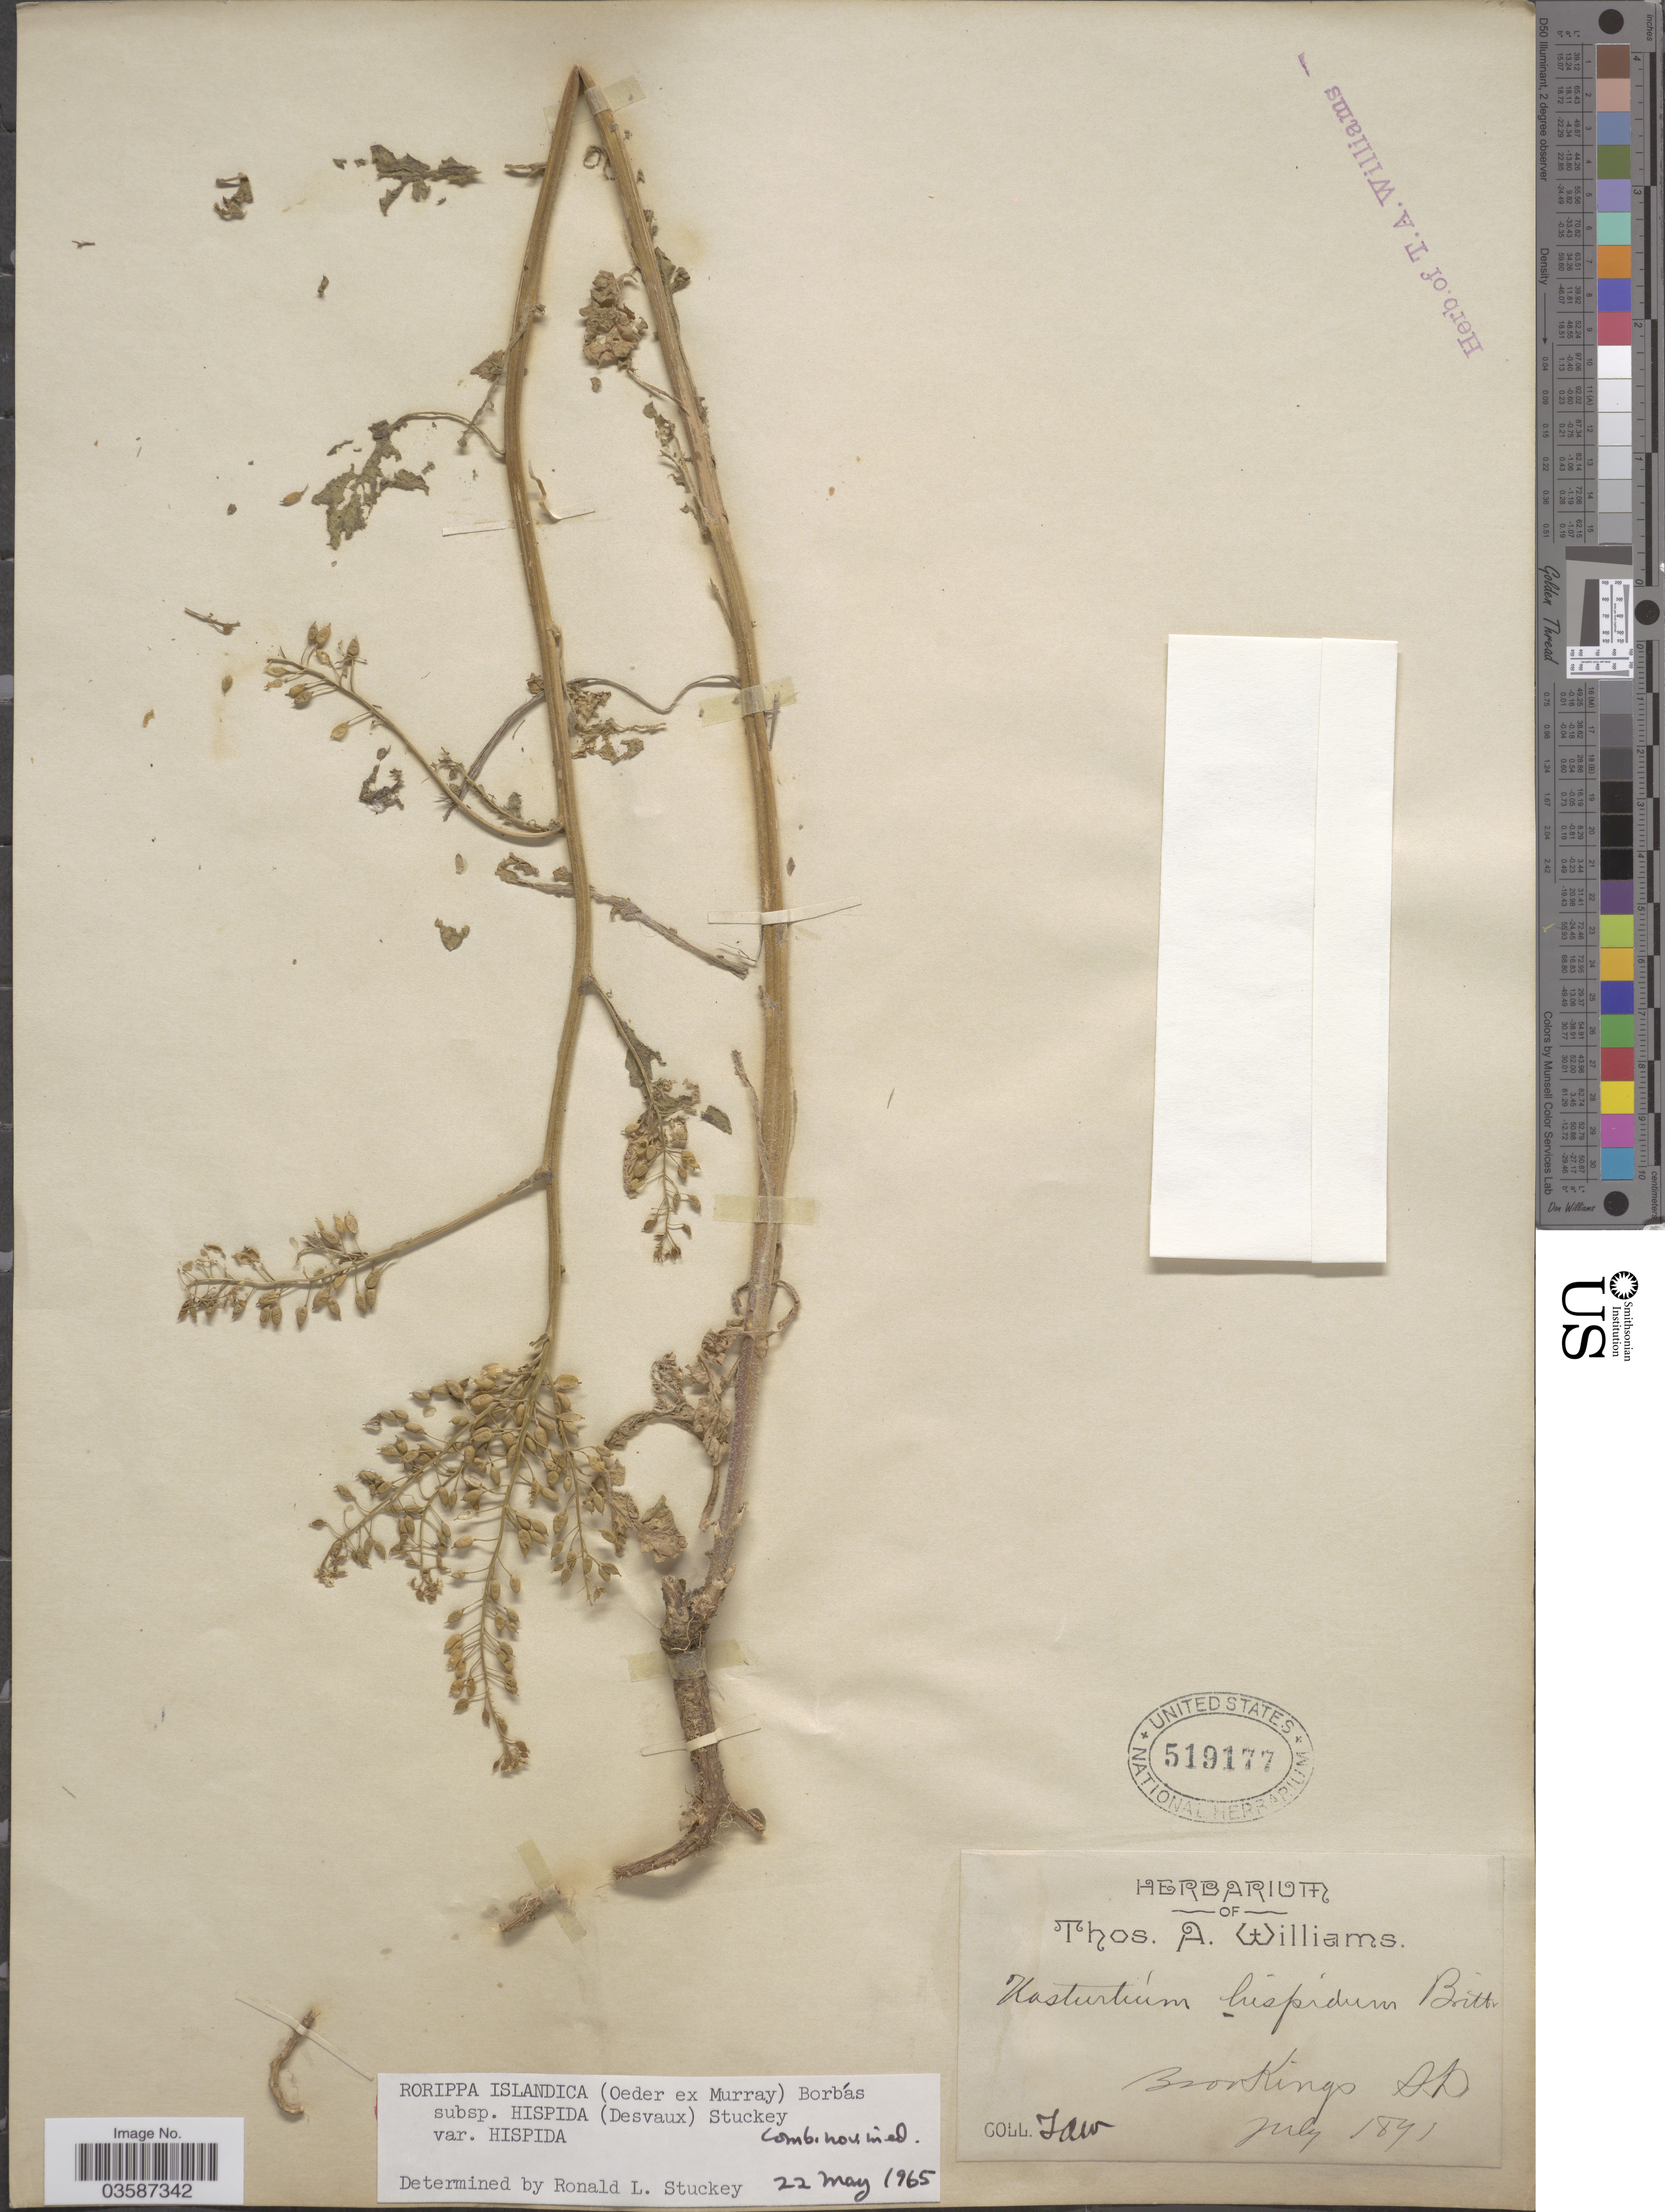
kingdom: Plantae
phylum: Tracheophyta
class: Magnoliopsida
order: Brassicales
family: Brassicaceae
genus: Rorippa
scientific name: Rorippa islandica var. hispida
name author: (Desv.) Butters & Abbe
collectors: T. A. Williams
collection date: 1891-07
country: United States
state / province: South Dakota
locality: Brookings.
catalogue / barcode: US 519177